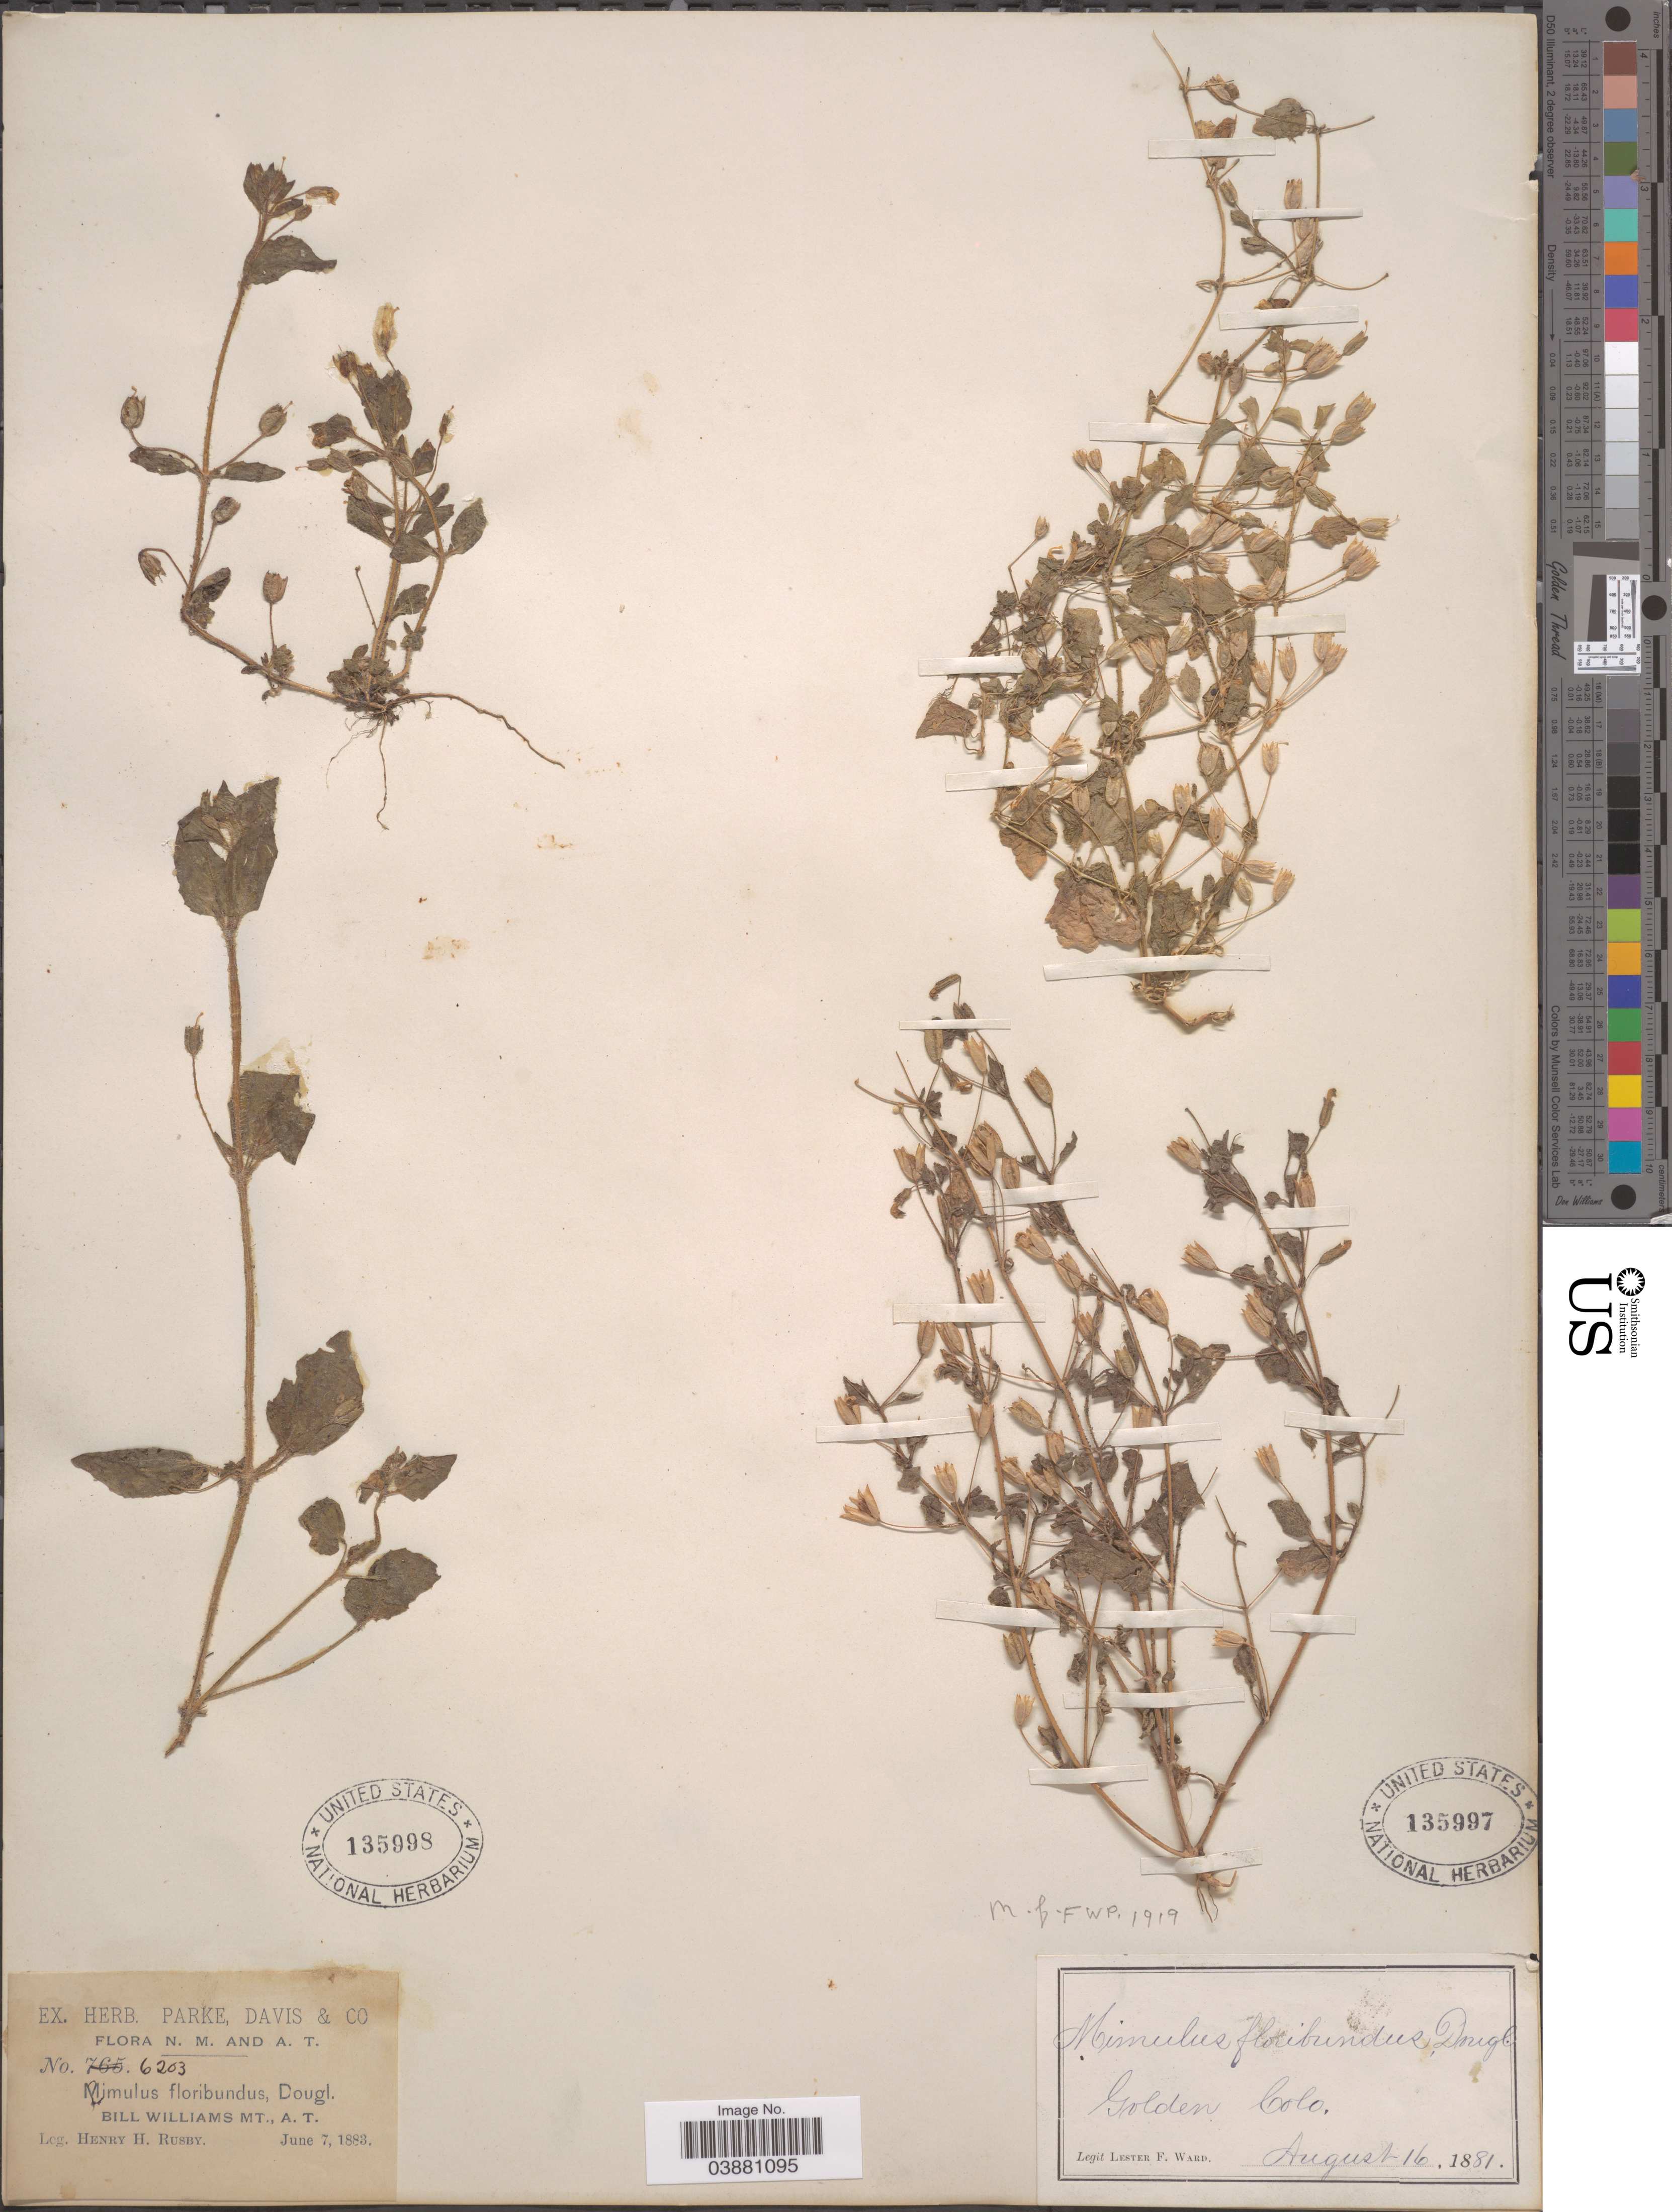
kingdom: Plantae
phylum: Tracheophyta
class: Magnoliopsida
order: Lamiales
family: Phrymaceae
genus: Mimulus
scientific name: Mimulus floribundus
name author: Douglas ex Lindl.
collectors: H. H. Rusby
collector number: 6203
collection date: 1883-06-07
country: United States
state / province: Arizona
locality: Bill Williams Mt.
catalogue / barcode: US 135998